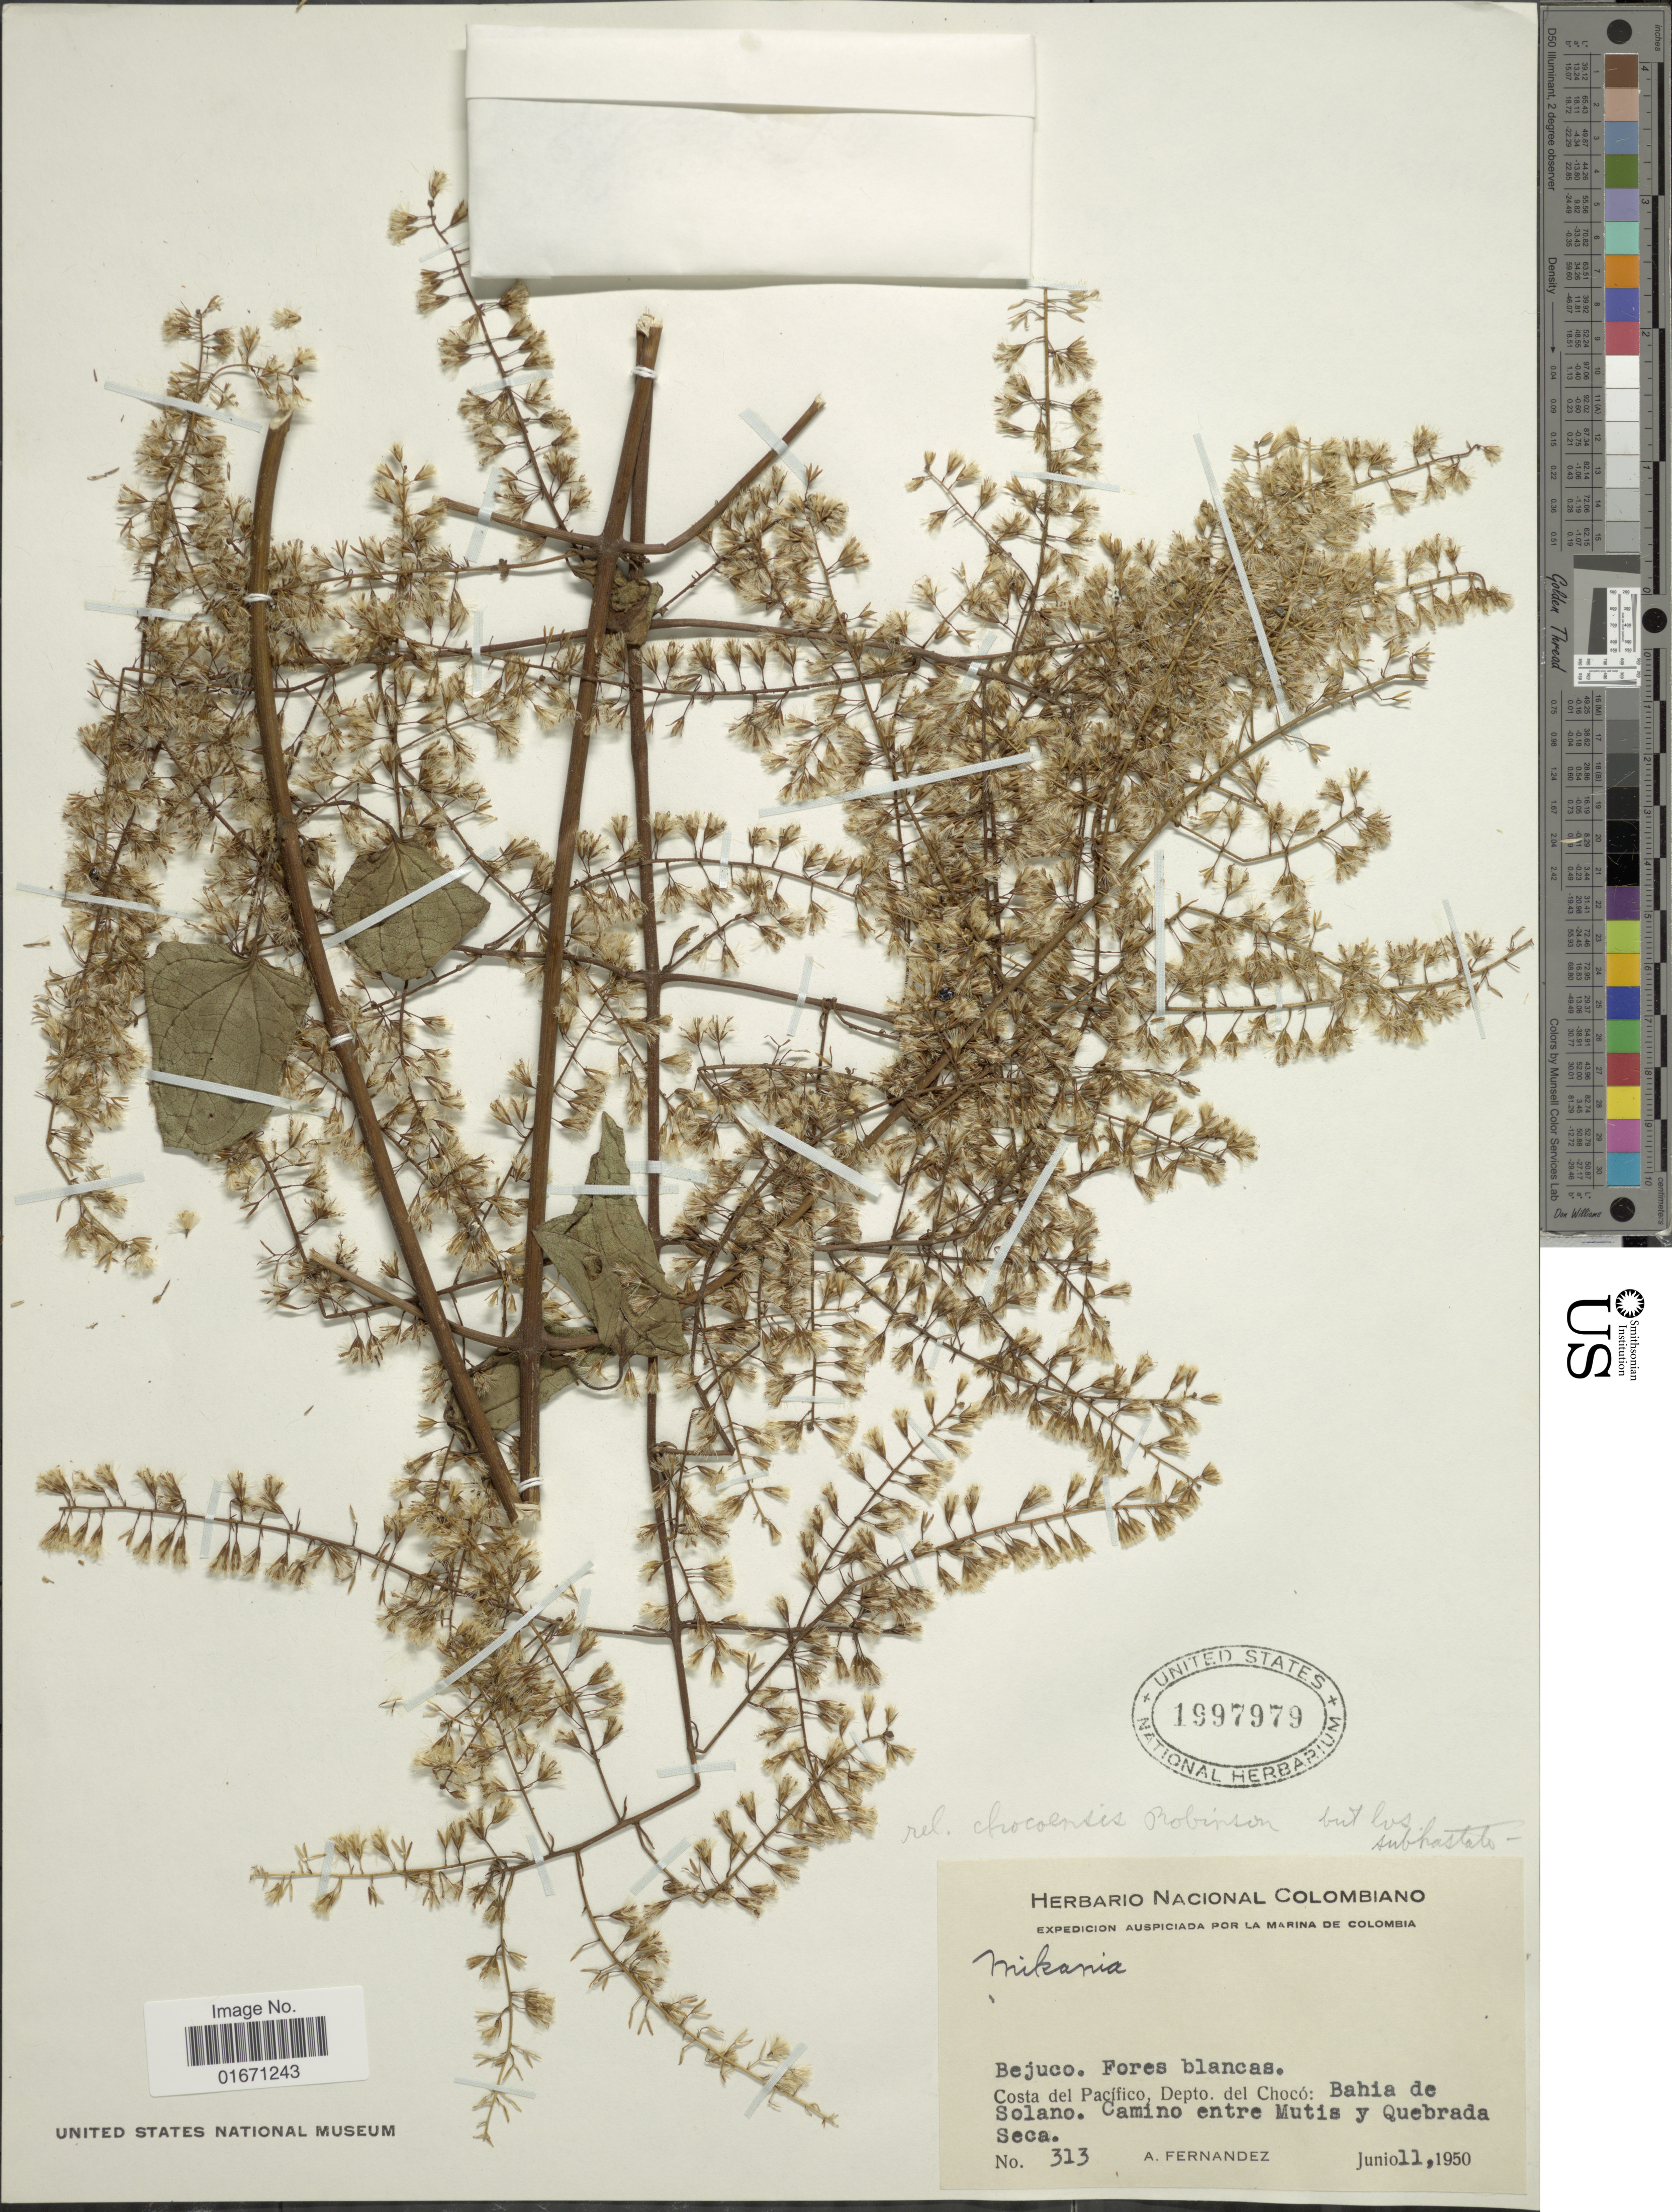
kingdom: Plantae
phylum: Tracheophyta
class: Magnoliopsida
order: Asterales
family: Asteraceae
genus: Mikania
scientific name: Mikania chocensis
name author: B.L. Rob.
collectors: A. Fernandez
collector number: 313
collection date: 1950-06-11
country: Colombia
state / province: Chocó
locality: Costa del Pacifico, Bahia de Solano, Camino entre Mutis y Quebrada Seca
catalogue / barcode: US 1997979